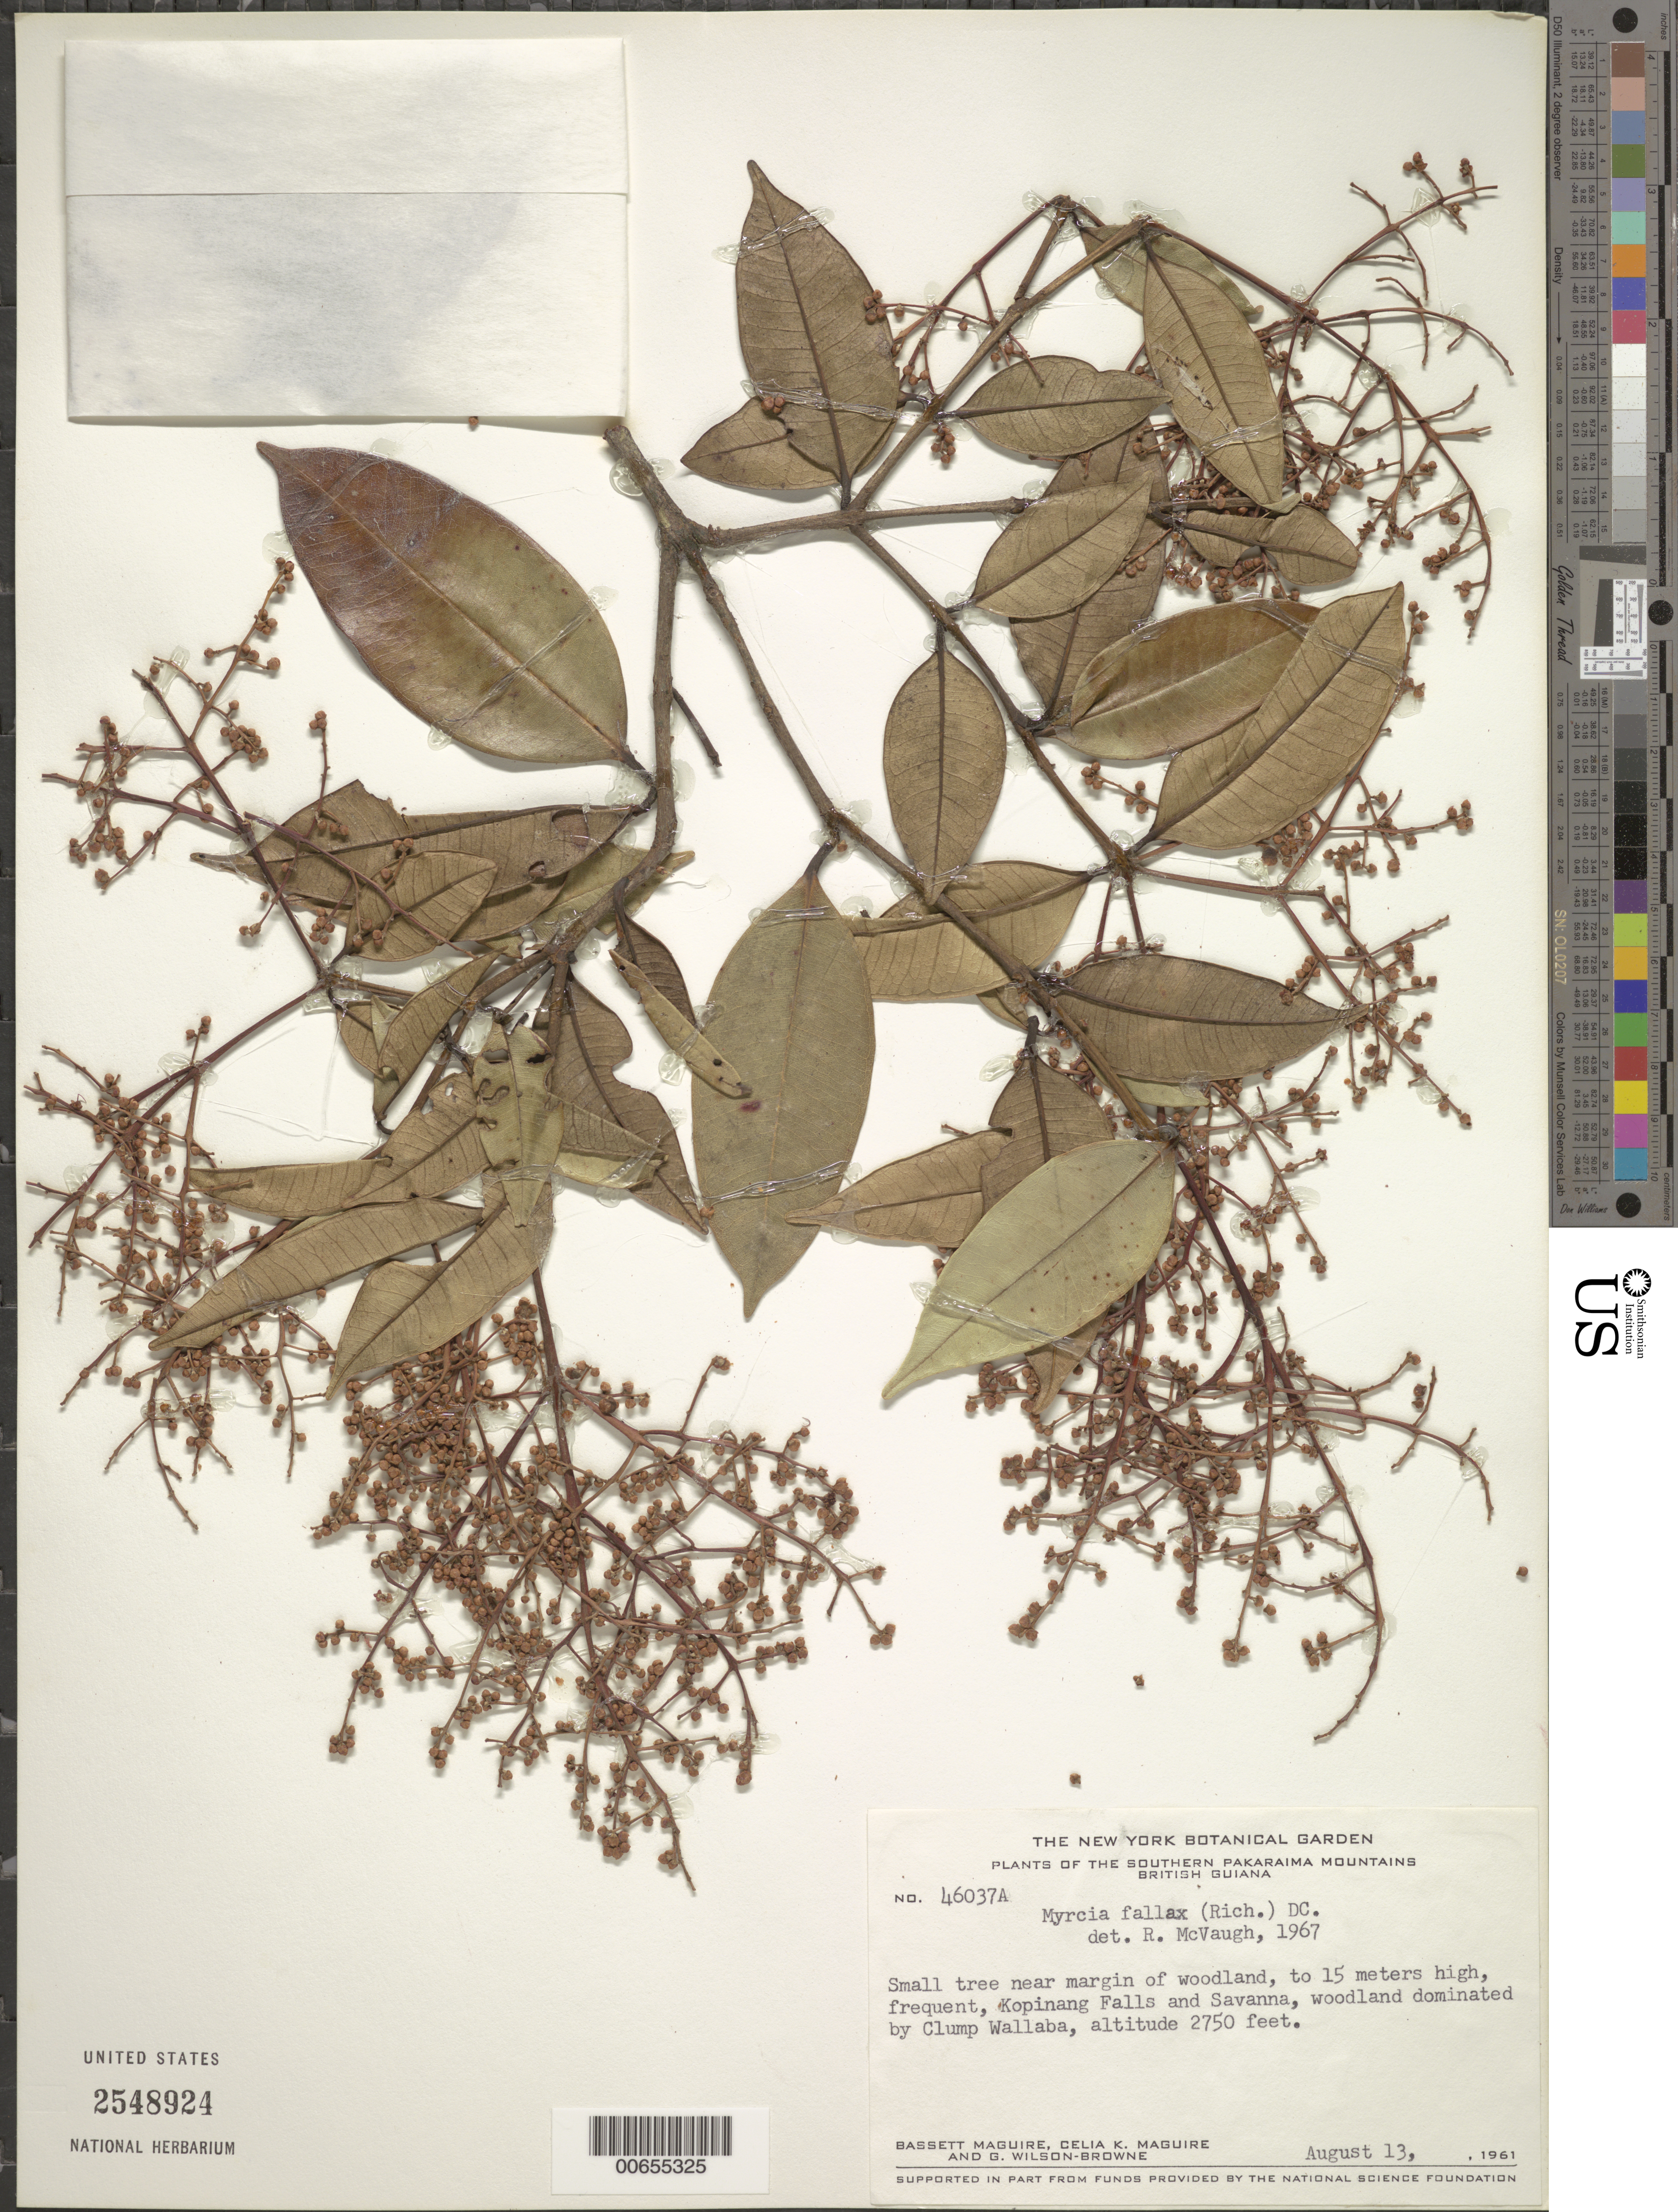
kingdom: Plantae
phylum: Tracheophyta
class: Magnoliopsida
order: Myrtales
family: Myrtaceae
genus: Myrcia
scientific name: Myrcia fallax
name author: (Rich.) DC.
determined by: McVaugh, R.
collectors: B. Maguire, C. K. Maguire & G. Wilson-Browne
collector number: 46037 A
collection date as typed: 13-Aug-61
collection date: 1961-08-13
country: Guyana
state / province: Potaro-Siparuni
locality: Kopinang Savanna, vic. of Kopinang Falls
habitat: Woodland dominated by clump Wallaba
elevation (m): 838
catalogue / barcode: US 2548924